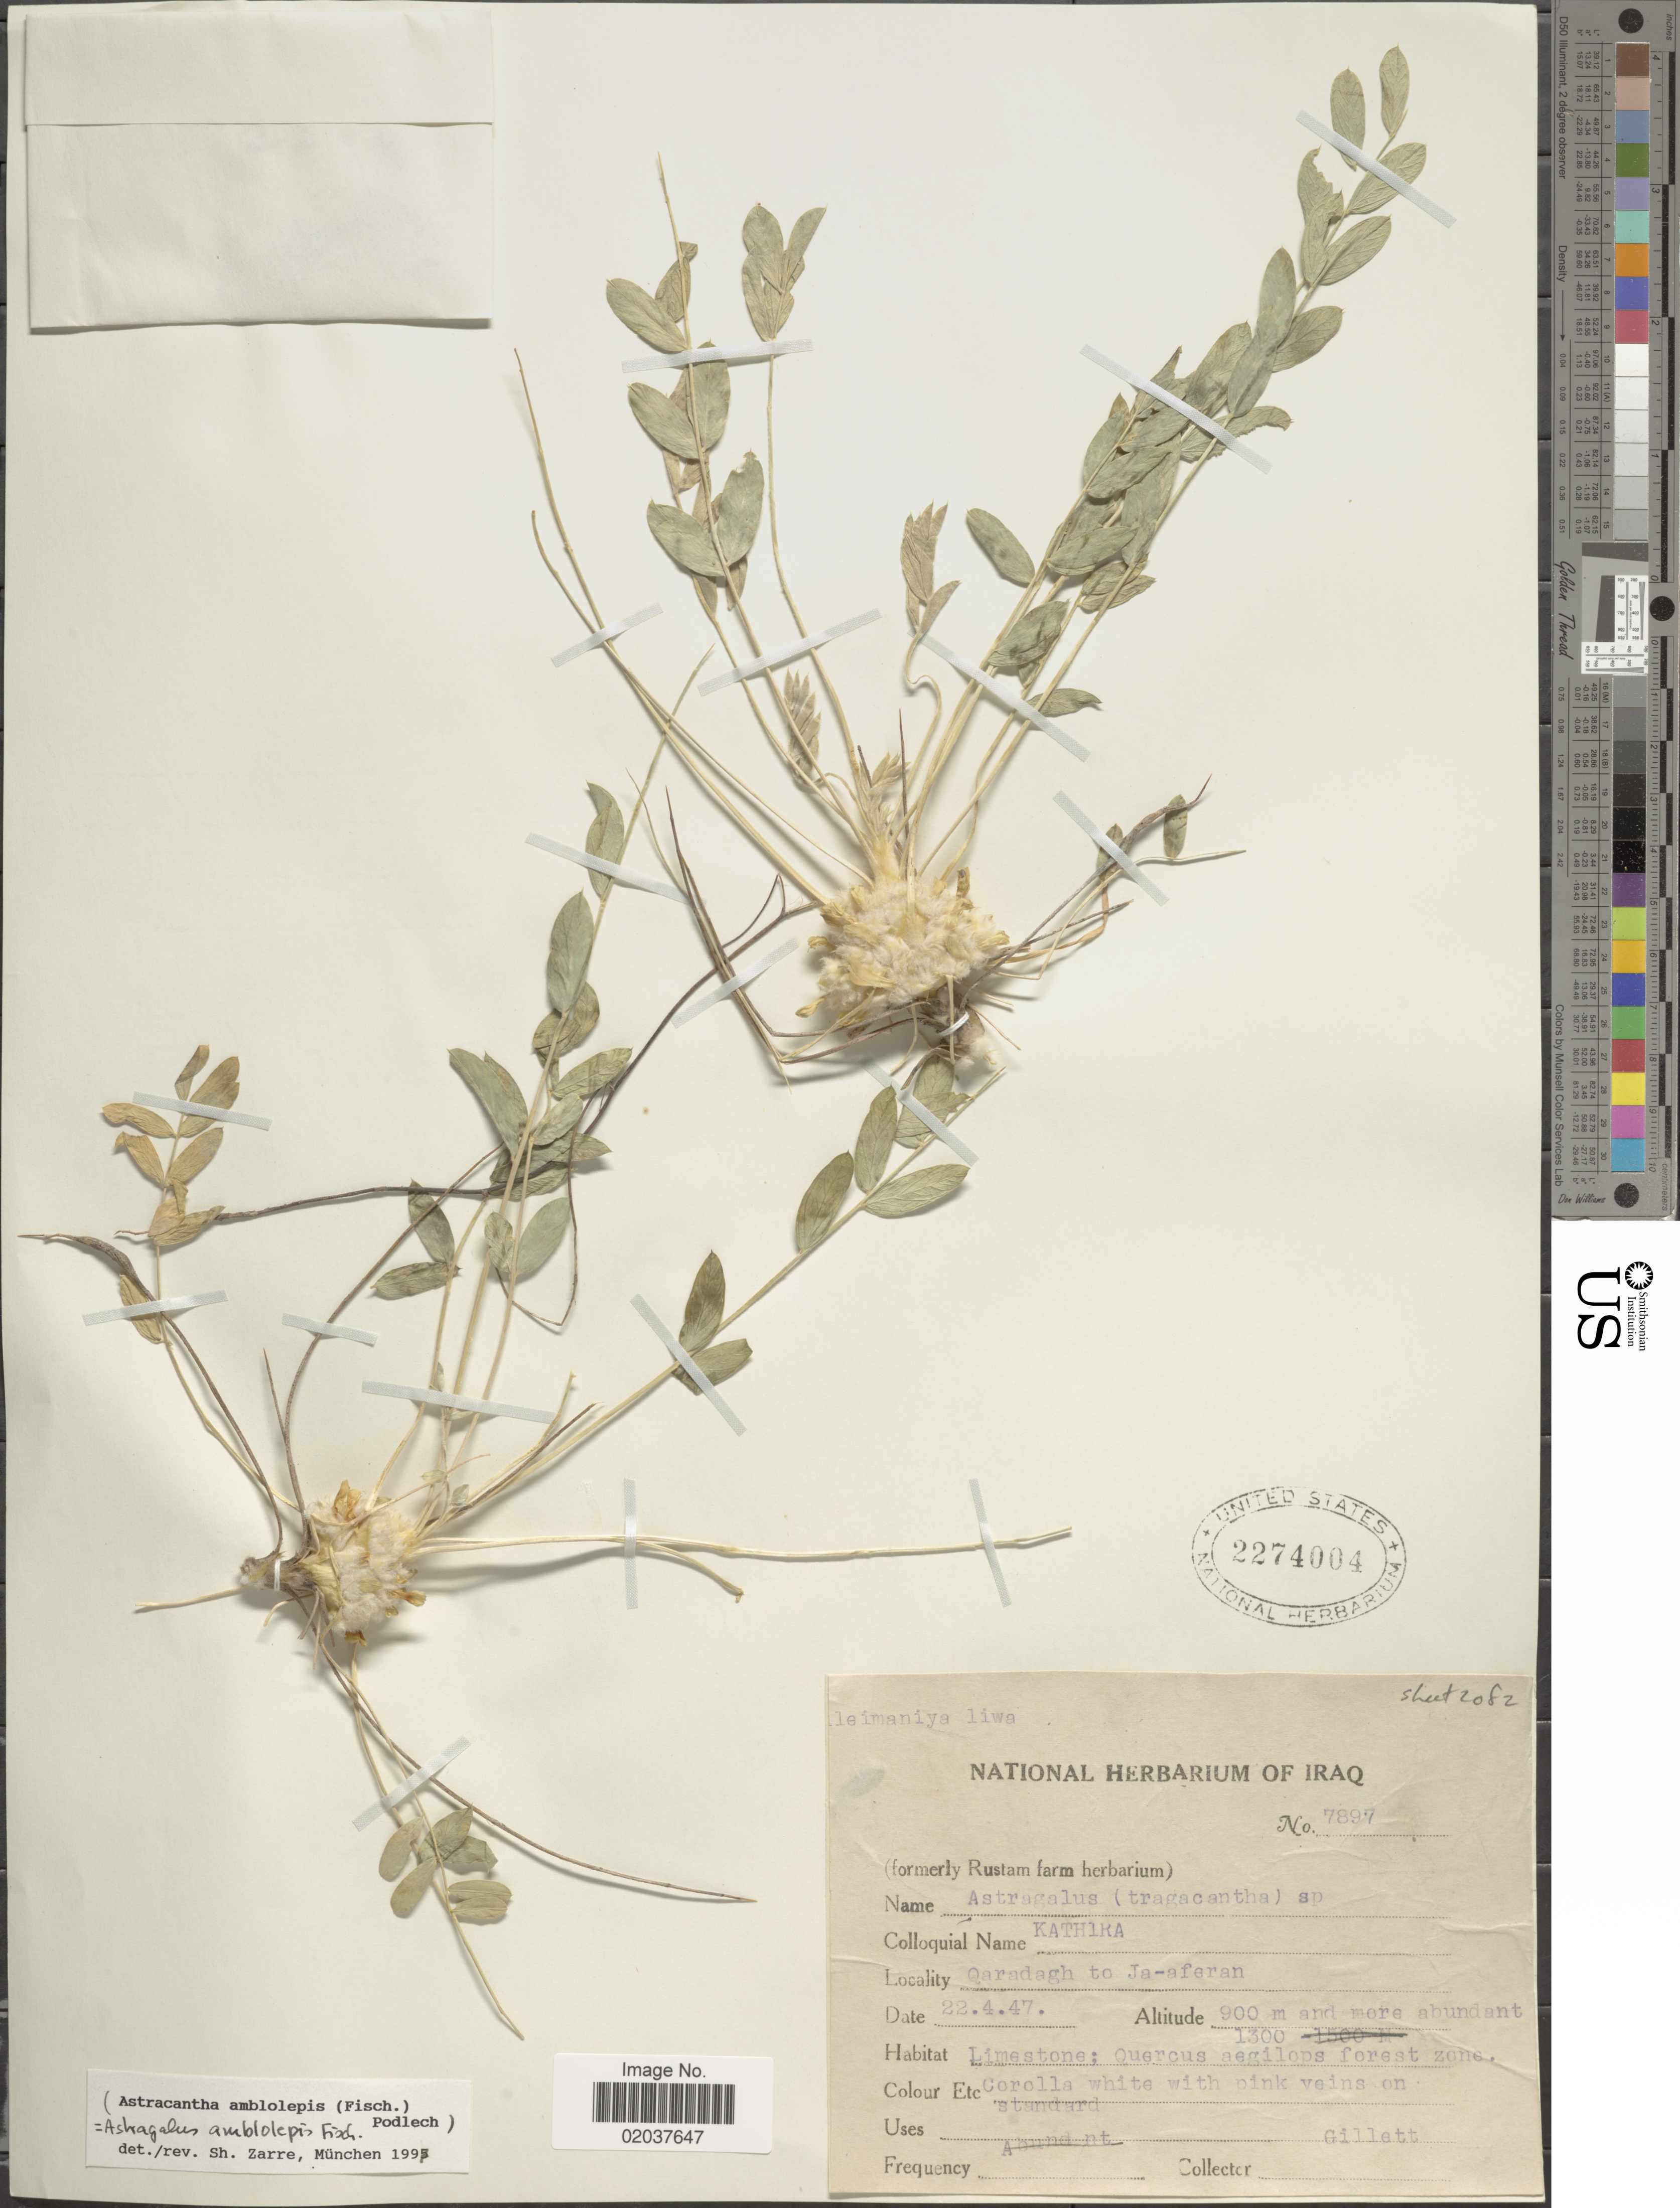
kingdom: Plantae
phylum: Tracheophyta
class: Magnoliopsida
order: Fabales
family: Fabaceae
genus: Astragalus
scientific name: Astragalus amblolepis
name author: Fisch.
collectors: Gillett, --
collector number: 7897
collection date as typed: Transcribed d/m/y: 22/4/47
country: Iraq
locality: Qaradagh to Ja-aferan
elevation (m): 900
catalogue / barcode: US 2274004